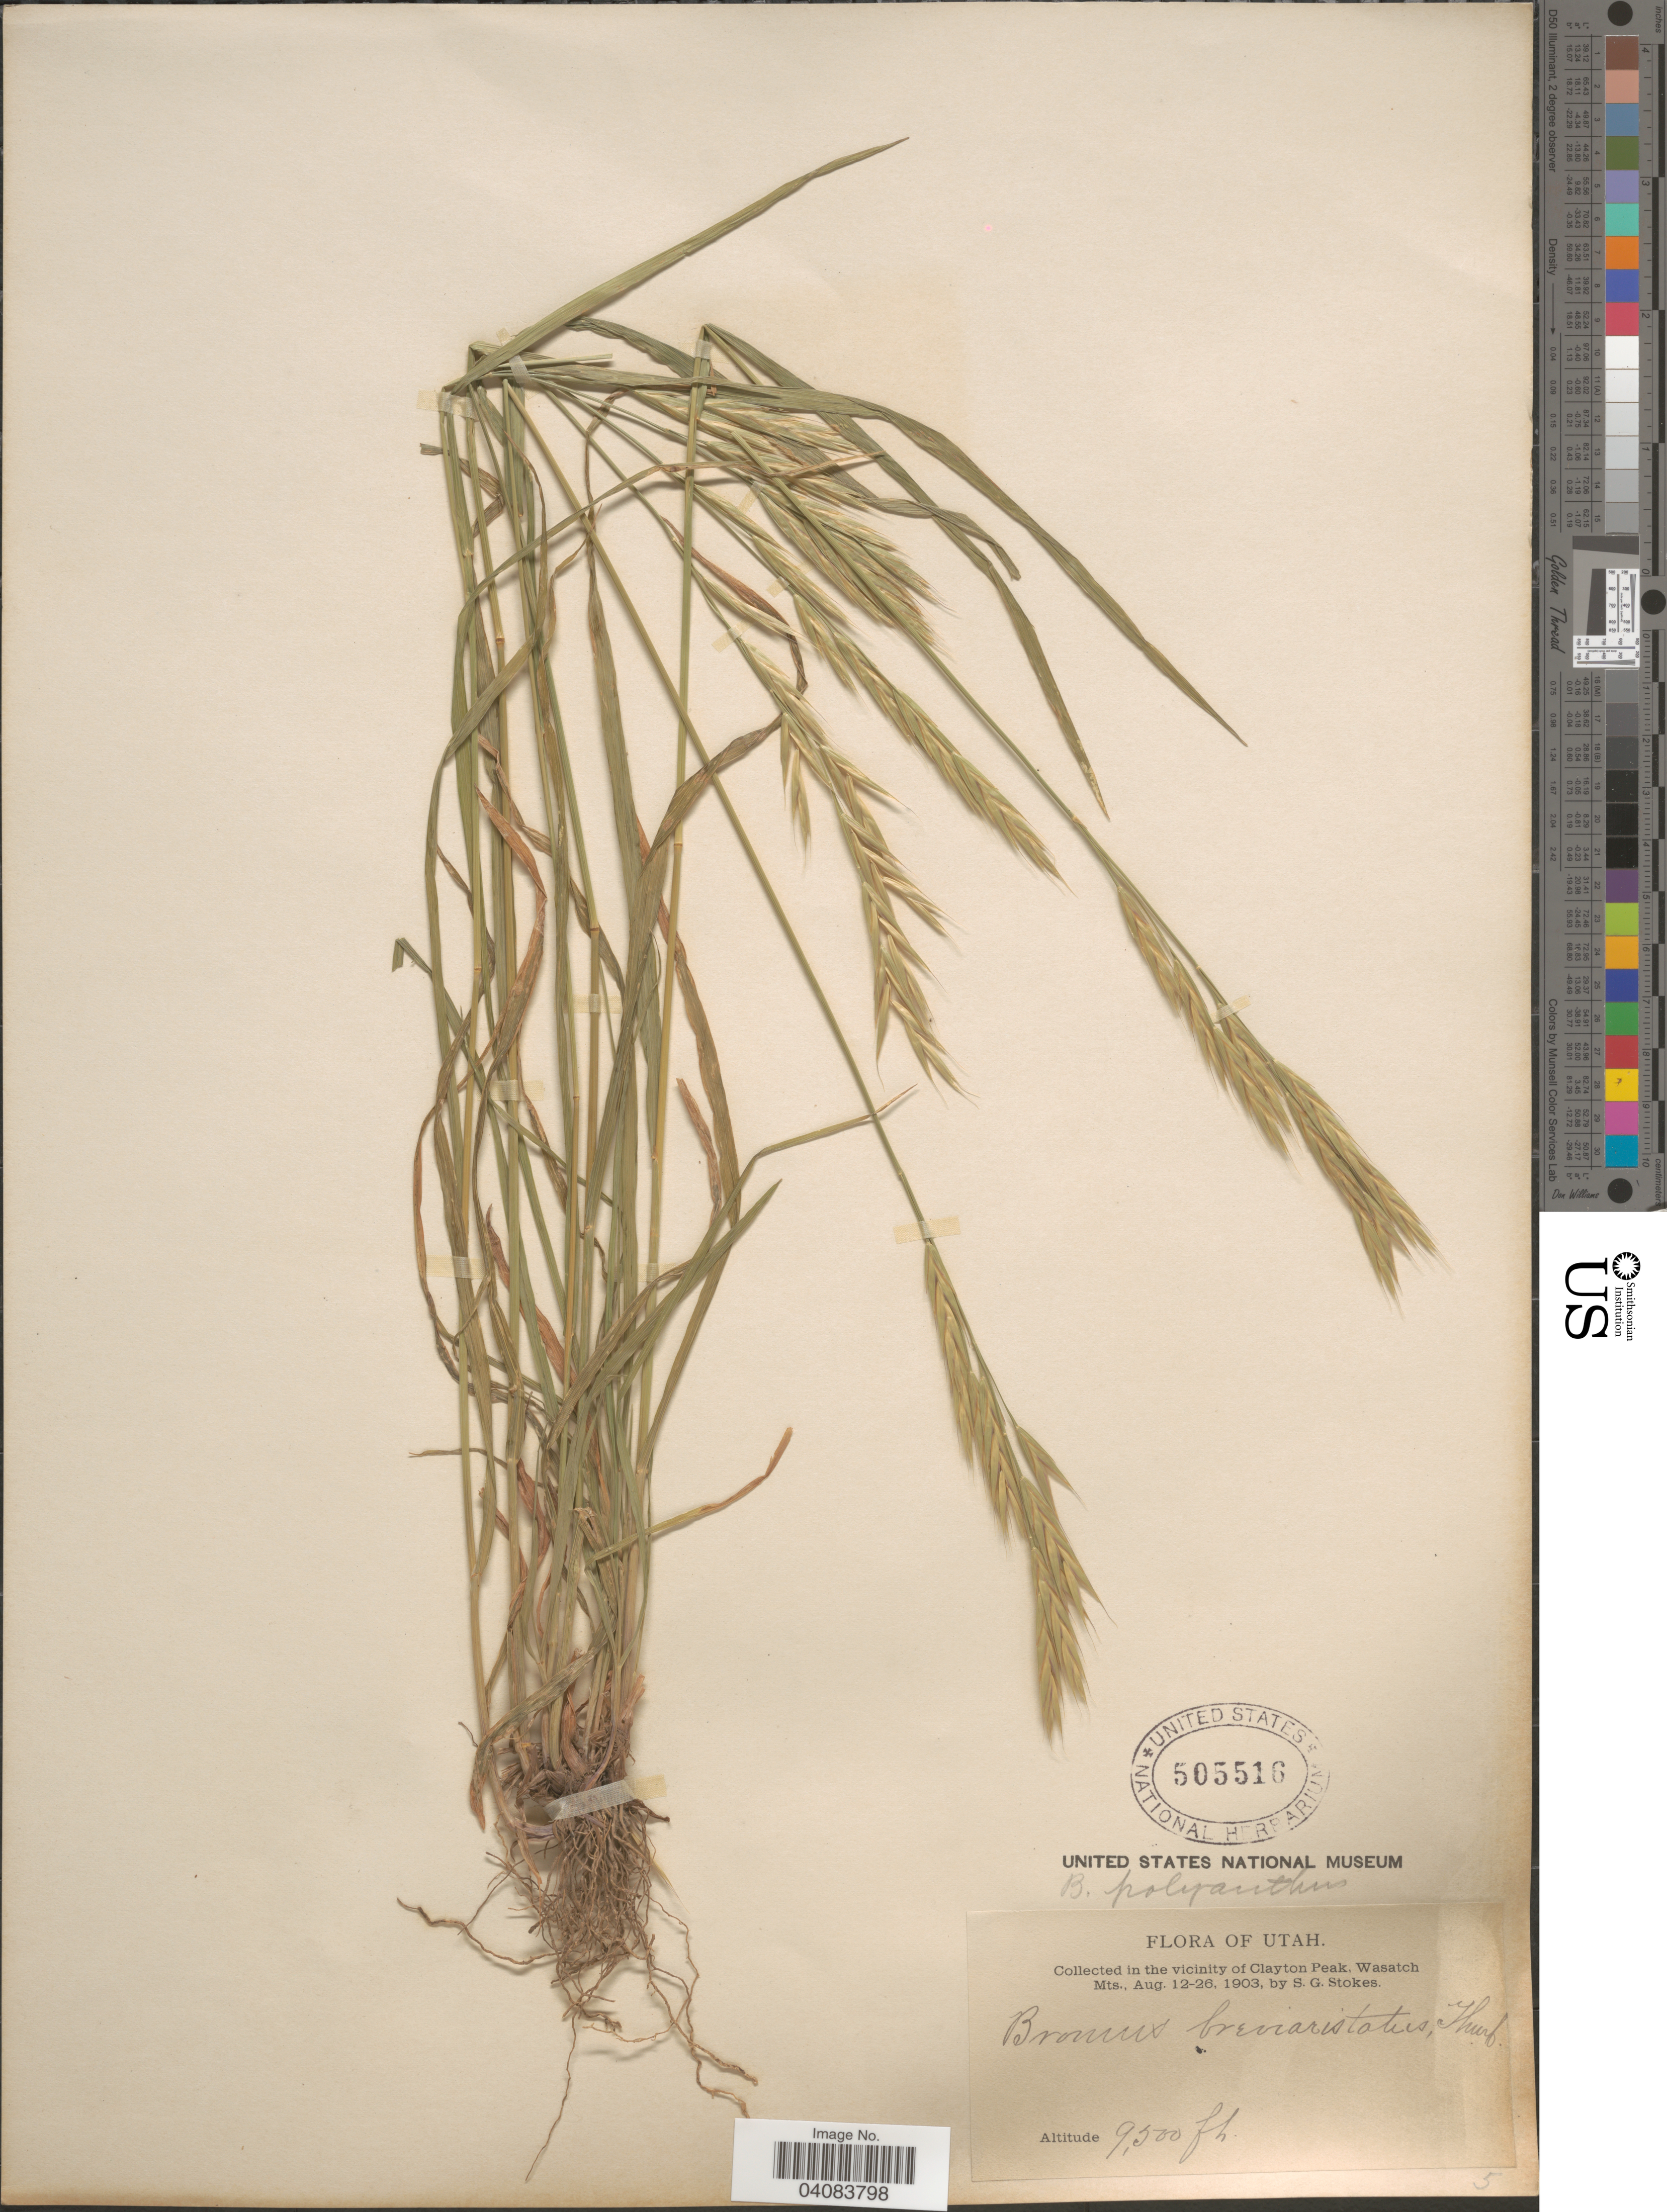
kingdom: Plantae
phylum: Tracheophyta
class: Liliopsida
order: Poales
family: Poaceae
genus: Bromus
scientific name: Bromus polyanthus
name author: Scribn. ex Shear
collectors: S. G. Stokes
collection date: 1903-08-12/1903-08-26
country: United States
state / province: Utah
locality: In the vicinity of Clayton Peak, Wasatch Mts.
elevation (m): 2896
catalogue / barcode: US 505516